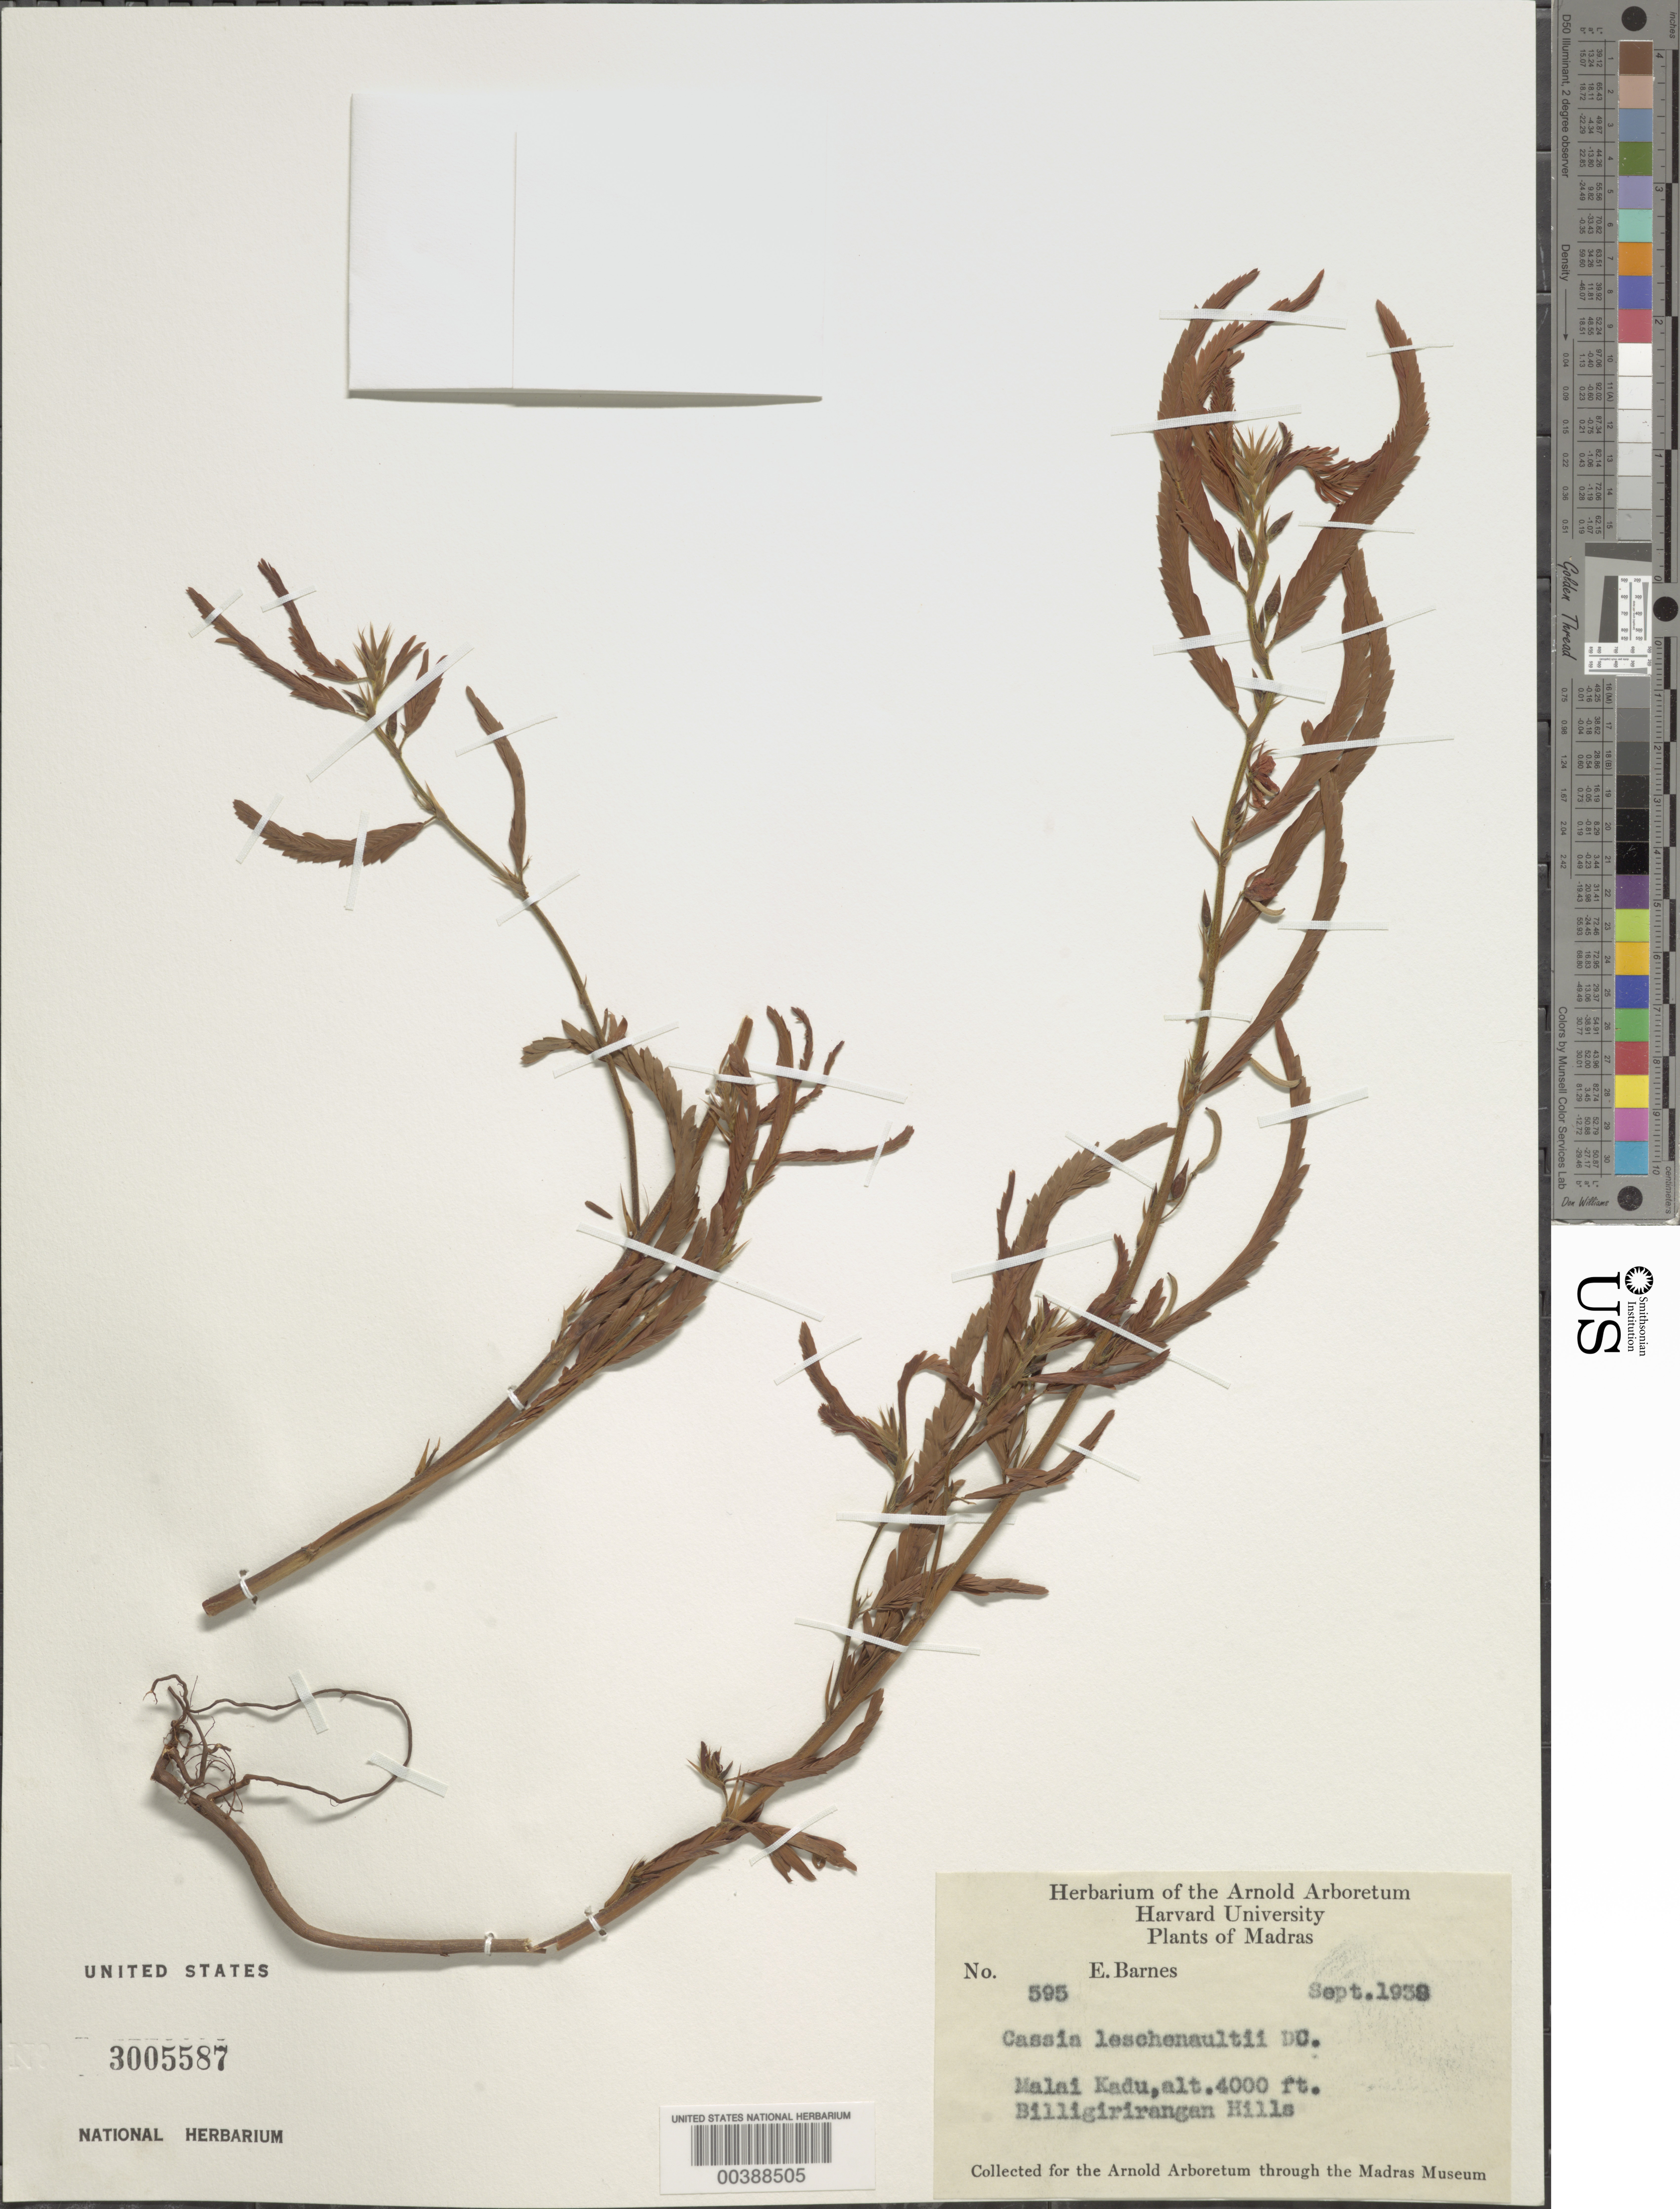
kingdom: Plantae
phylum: Tracheophyta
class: Magnoliopsida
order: Fabales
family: Fabaceae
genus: Chamaecrista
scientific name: Chamaecrista nictitans var. glabrata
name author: (Vogel) H.S. Irwin & Barneby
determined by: Strong, Mark T., (BOT), Smithsonian Institution - National Museum of Natural History (UNITED STATES)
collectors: E. Barnes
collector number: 595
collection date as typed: Sep 1938 or -- Sep 1939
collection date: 1938-09 or 1939-09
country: India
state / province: Tamil Nadu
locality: Malai kadu; billigirirangan hills. madras state. [madras state = tamil nadu.]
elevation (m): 1219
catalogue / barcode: US 3005587